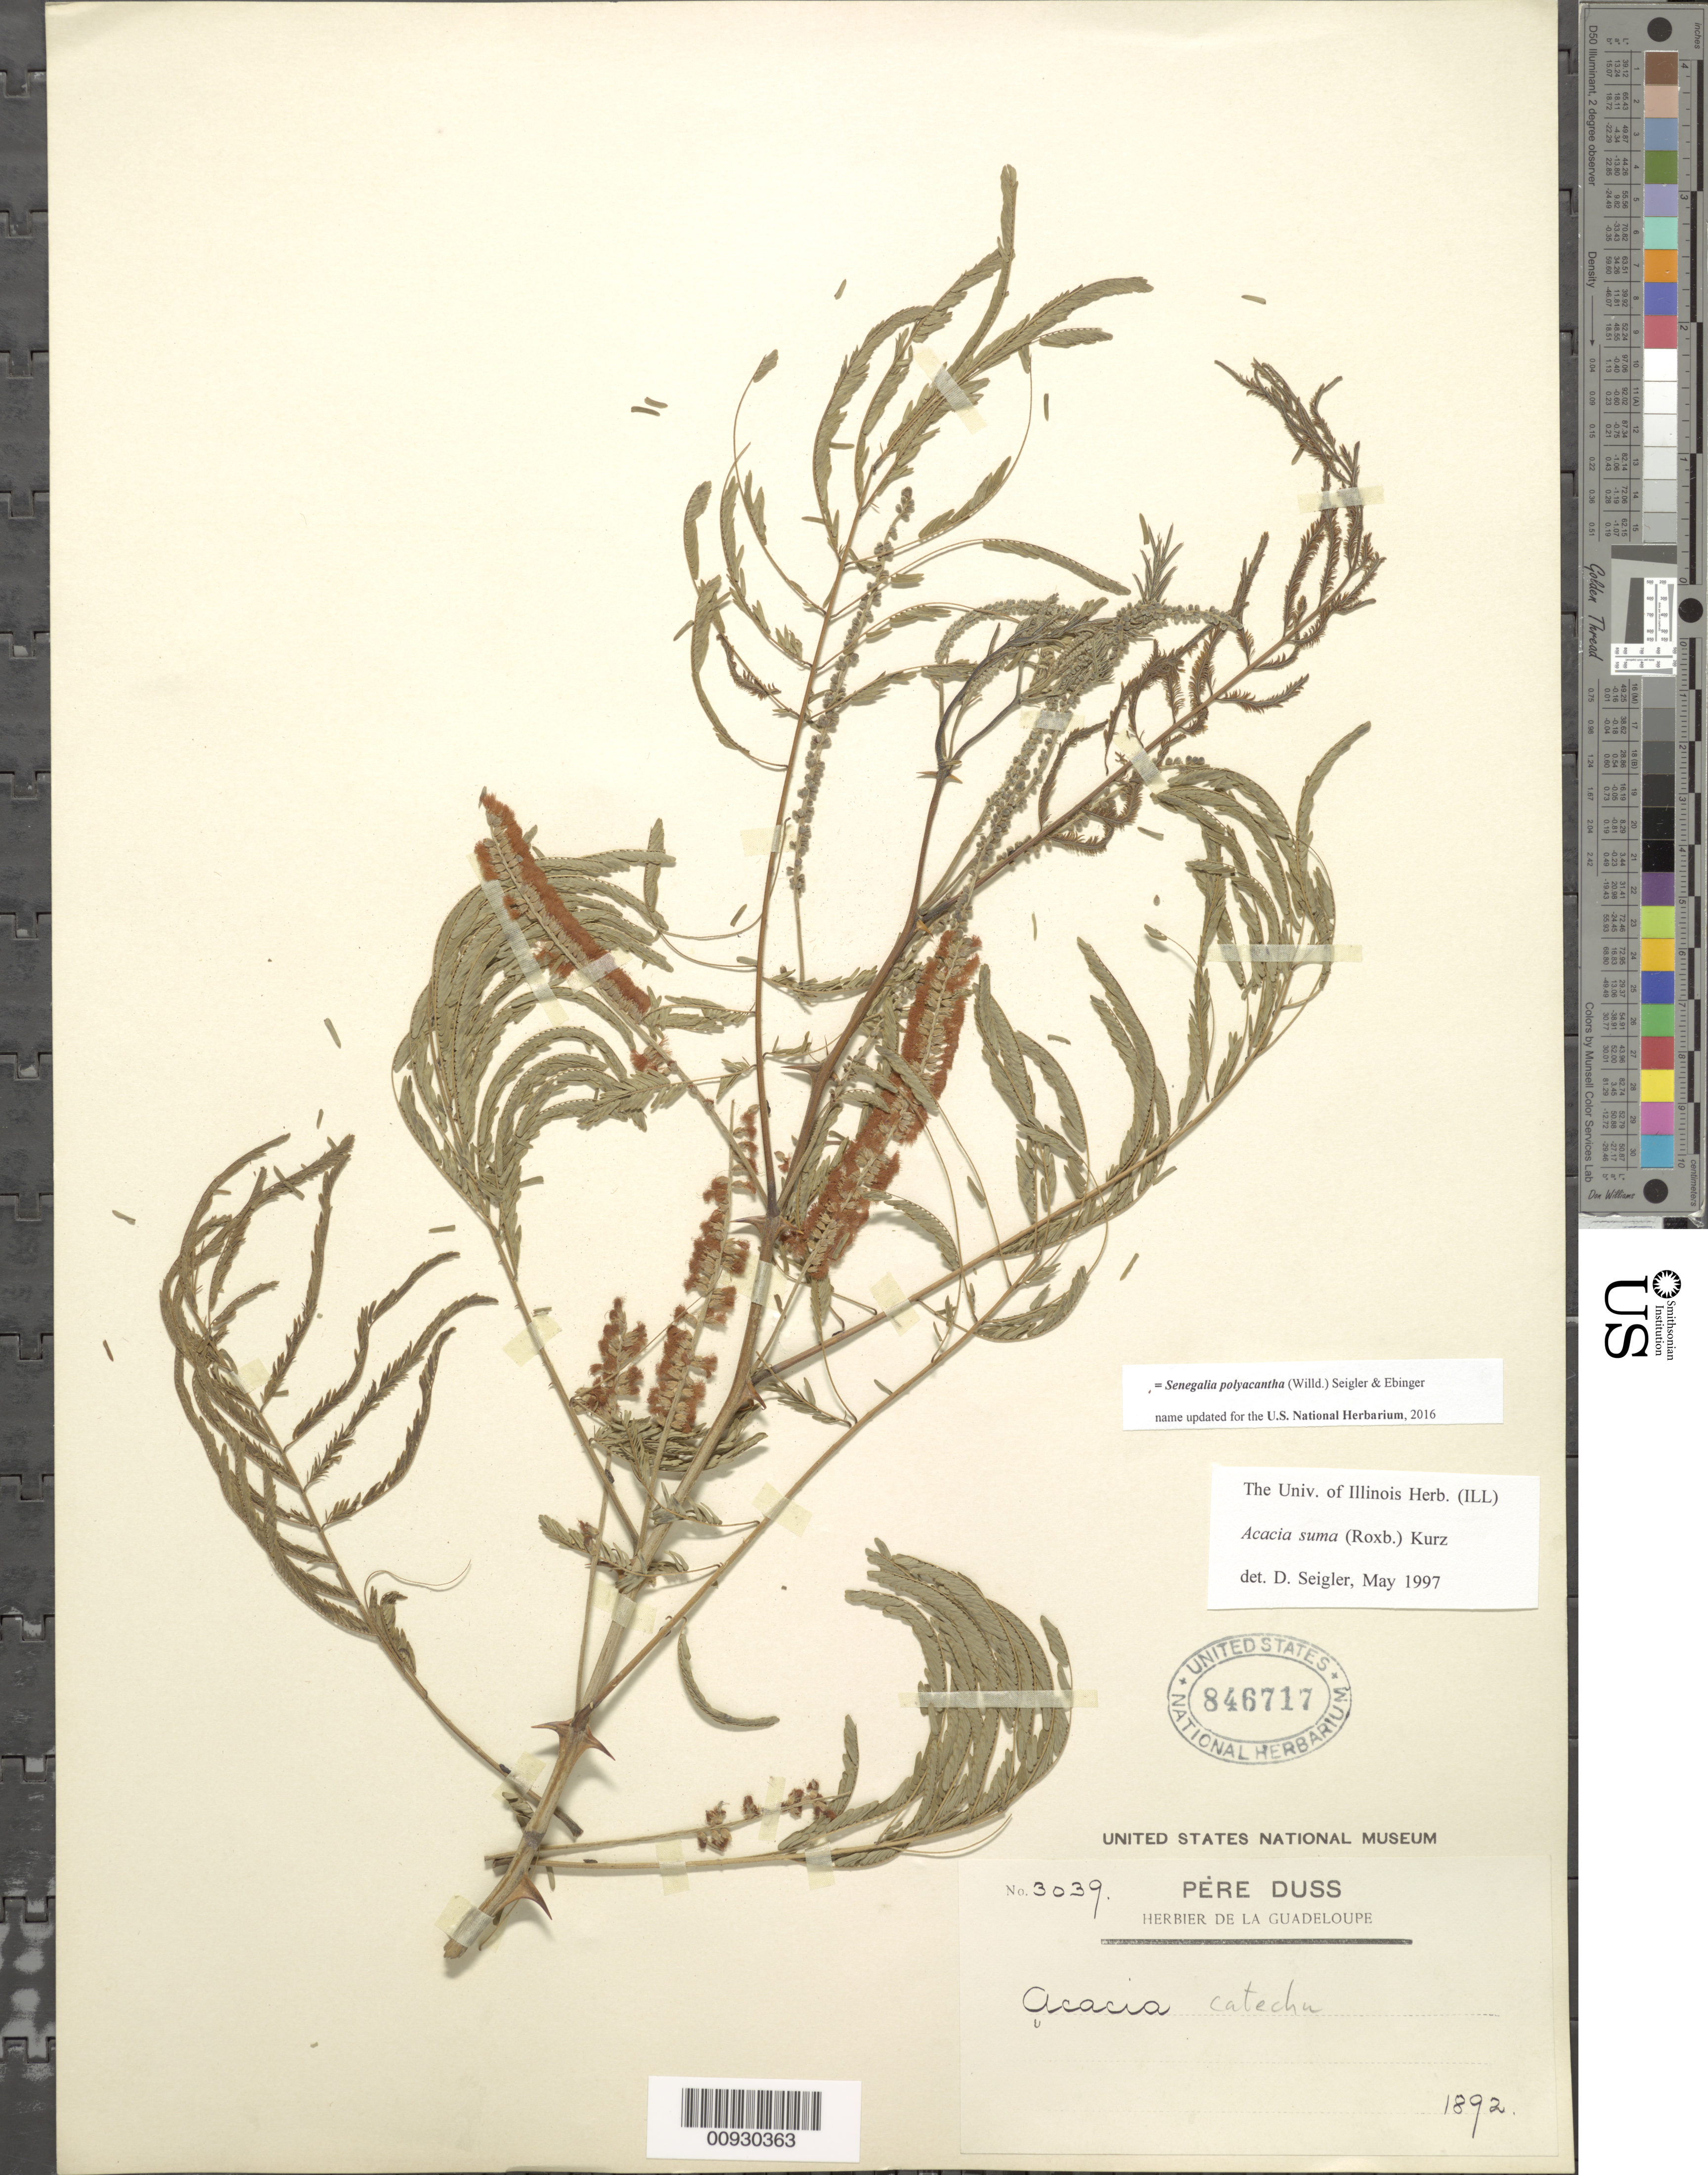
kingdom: Plantae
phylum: Tracheophyta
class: Magnoliopsida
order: Fabales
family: Fabaceae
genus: Senegalia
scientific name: Senegalia polyacantha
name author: (Willd.) Seigler & Ebinger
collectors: Père Duss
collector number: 3039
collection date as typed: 1892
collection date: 1892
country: Guadeloupe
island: Basse Terre [Guadeloupe]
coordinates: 0 N, 0 E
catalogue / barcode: US 846717